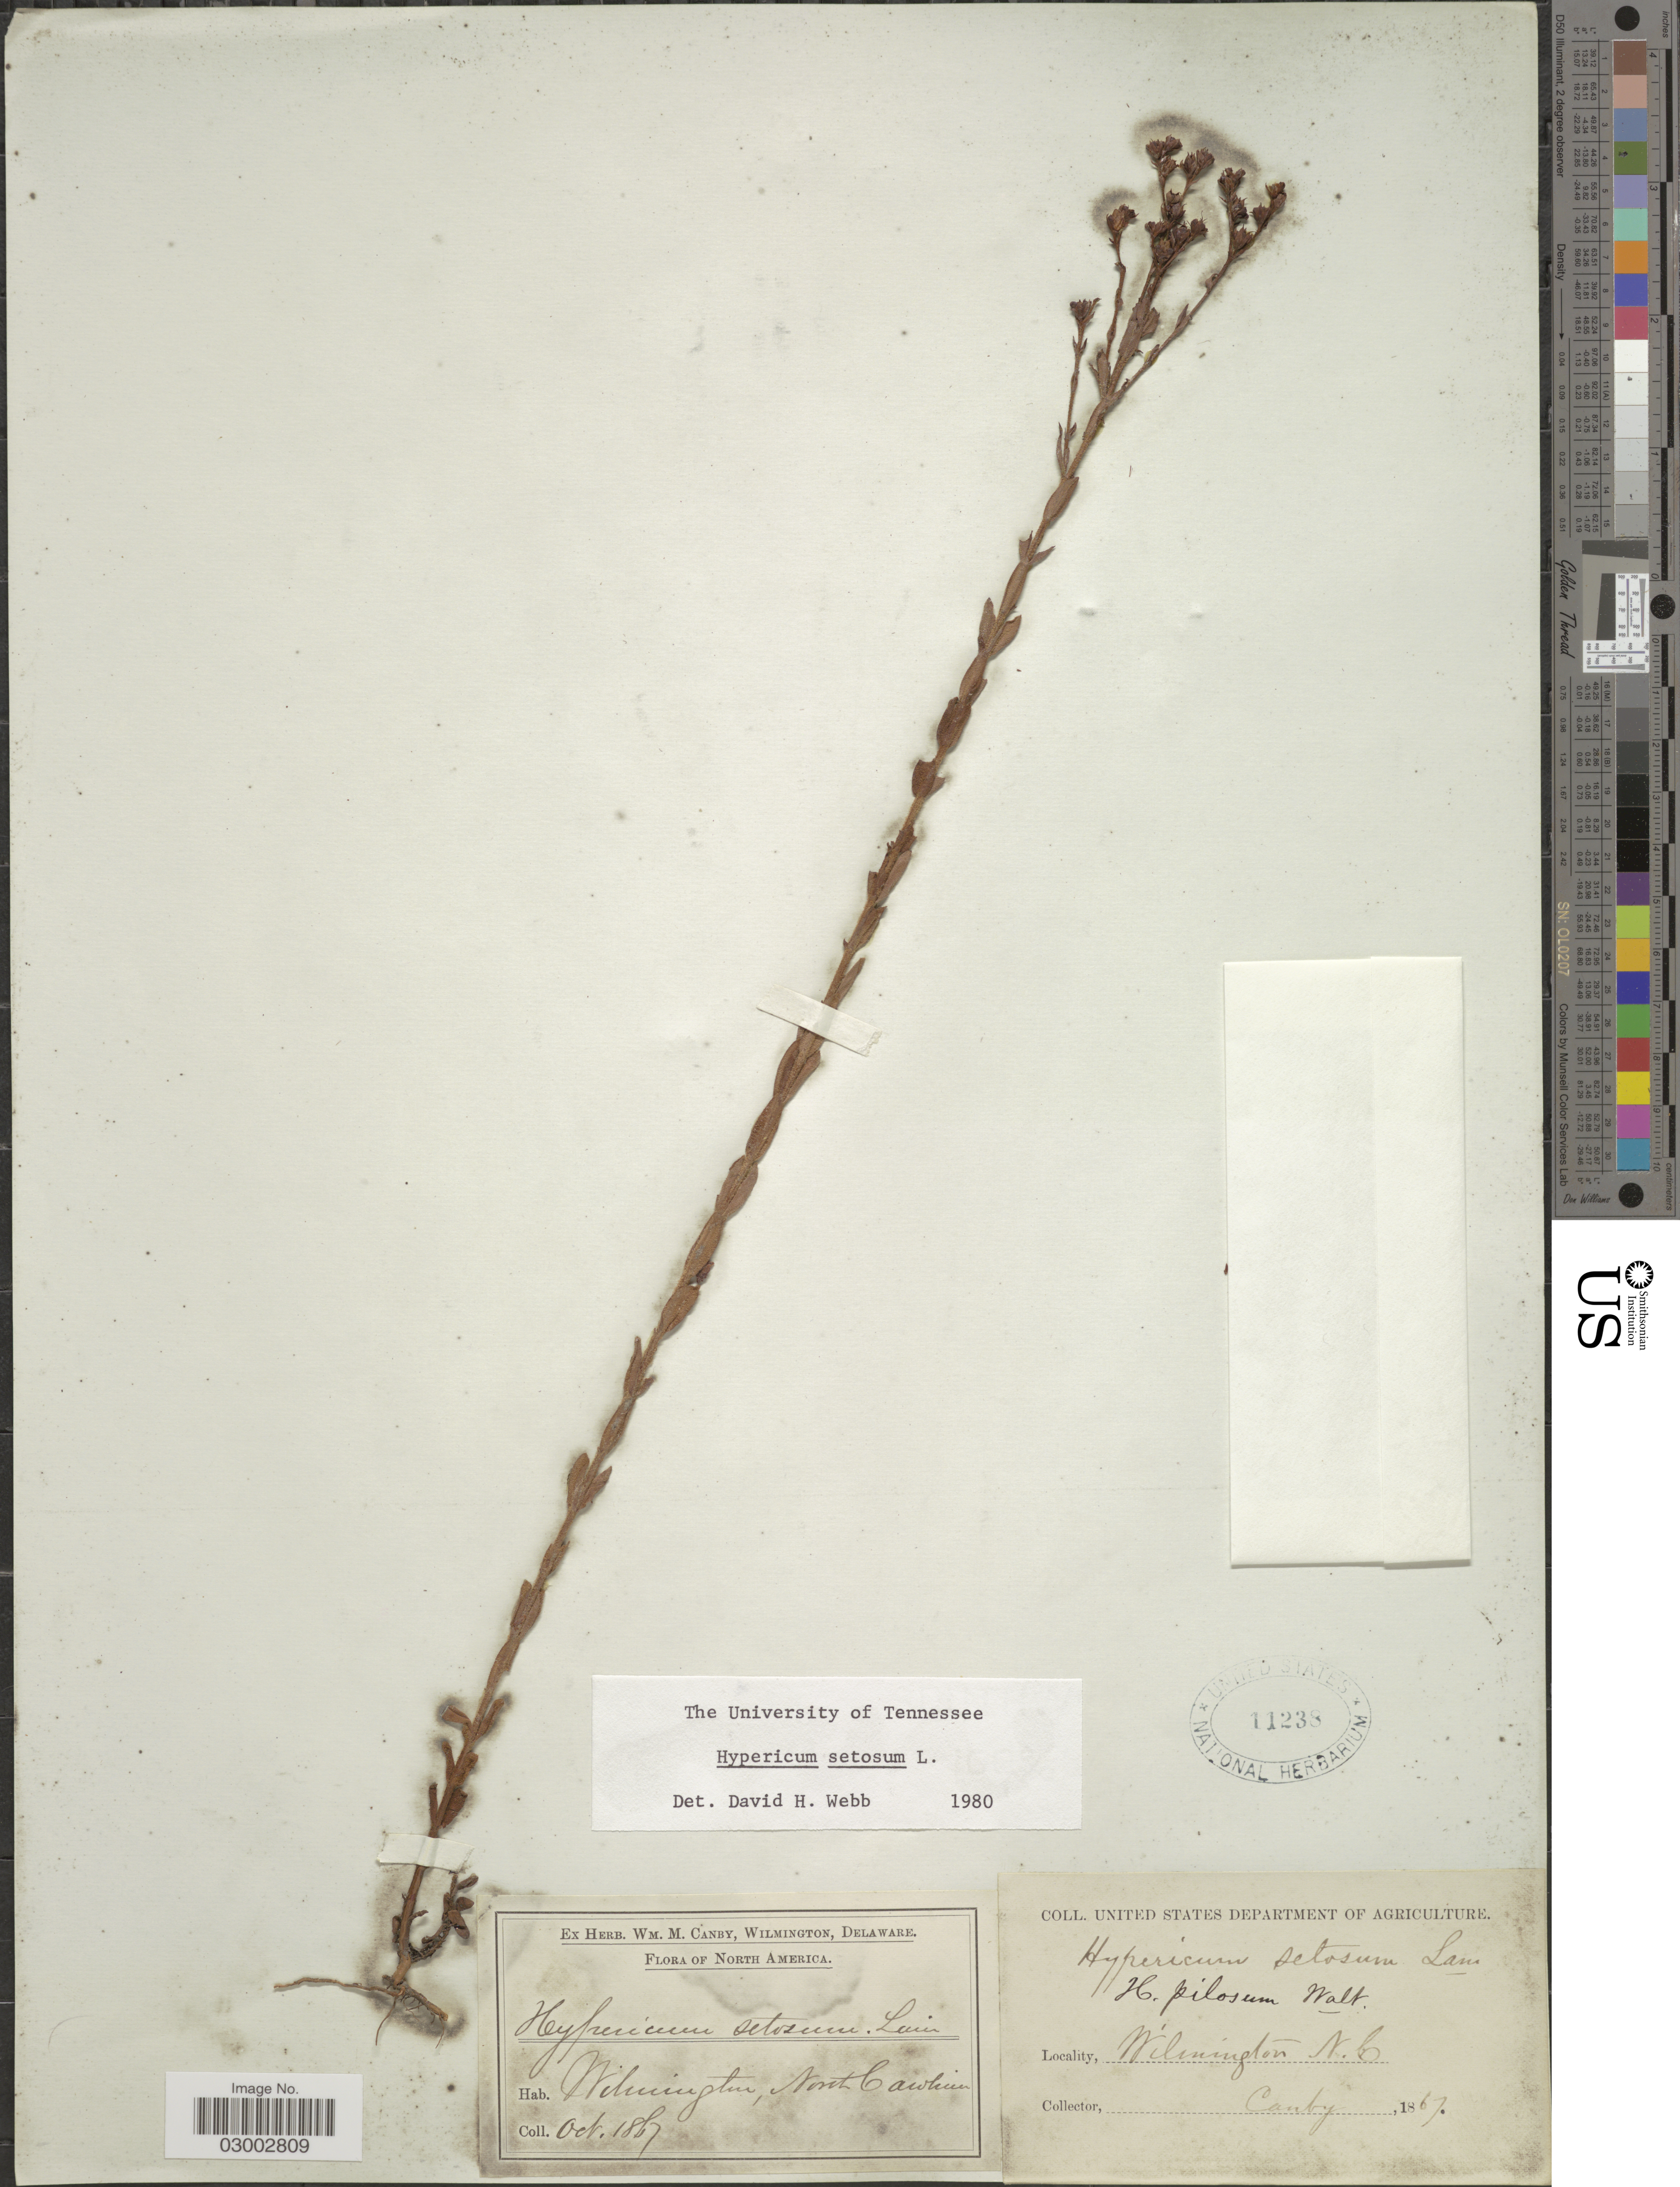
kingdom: Plantae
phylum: Tracheophyta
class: Magnoliopsida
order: Malpighiales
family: Hypericaceae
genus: Hypericum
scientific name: Hypericum setosum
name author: L.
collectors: W. M. Canby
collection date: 1867-10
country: United States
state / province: North Carolina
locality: Wilmington.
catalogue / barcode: US 11238